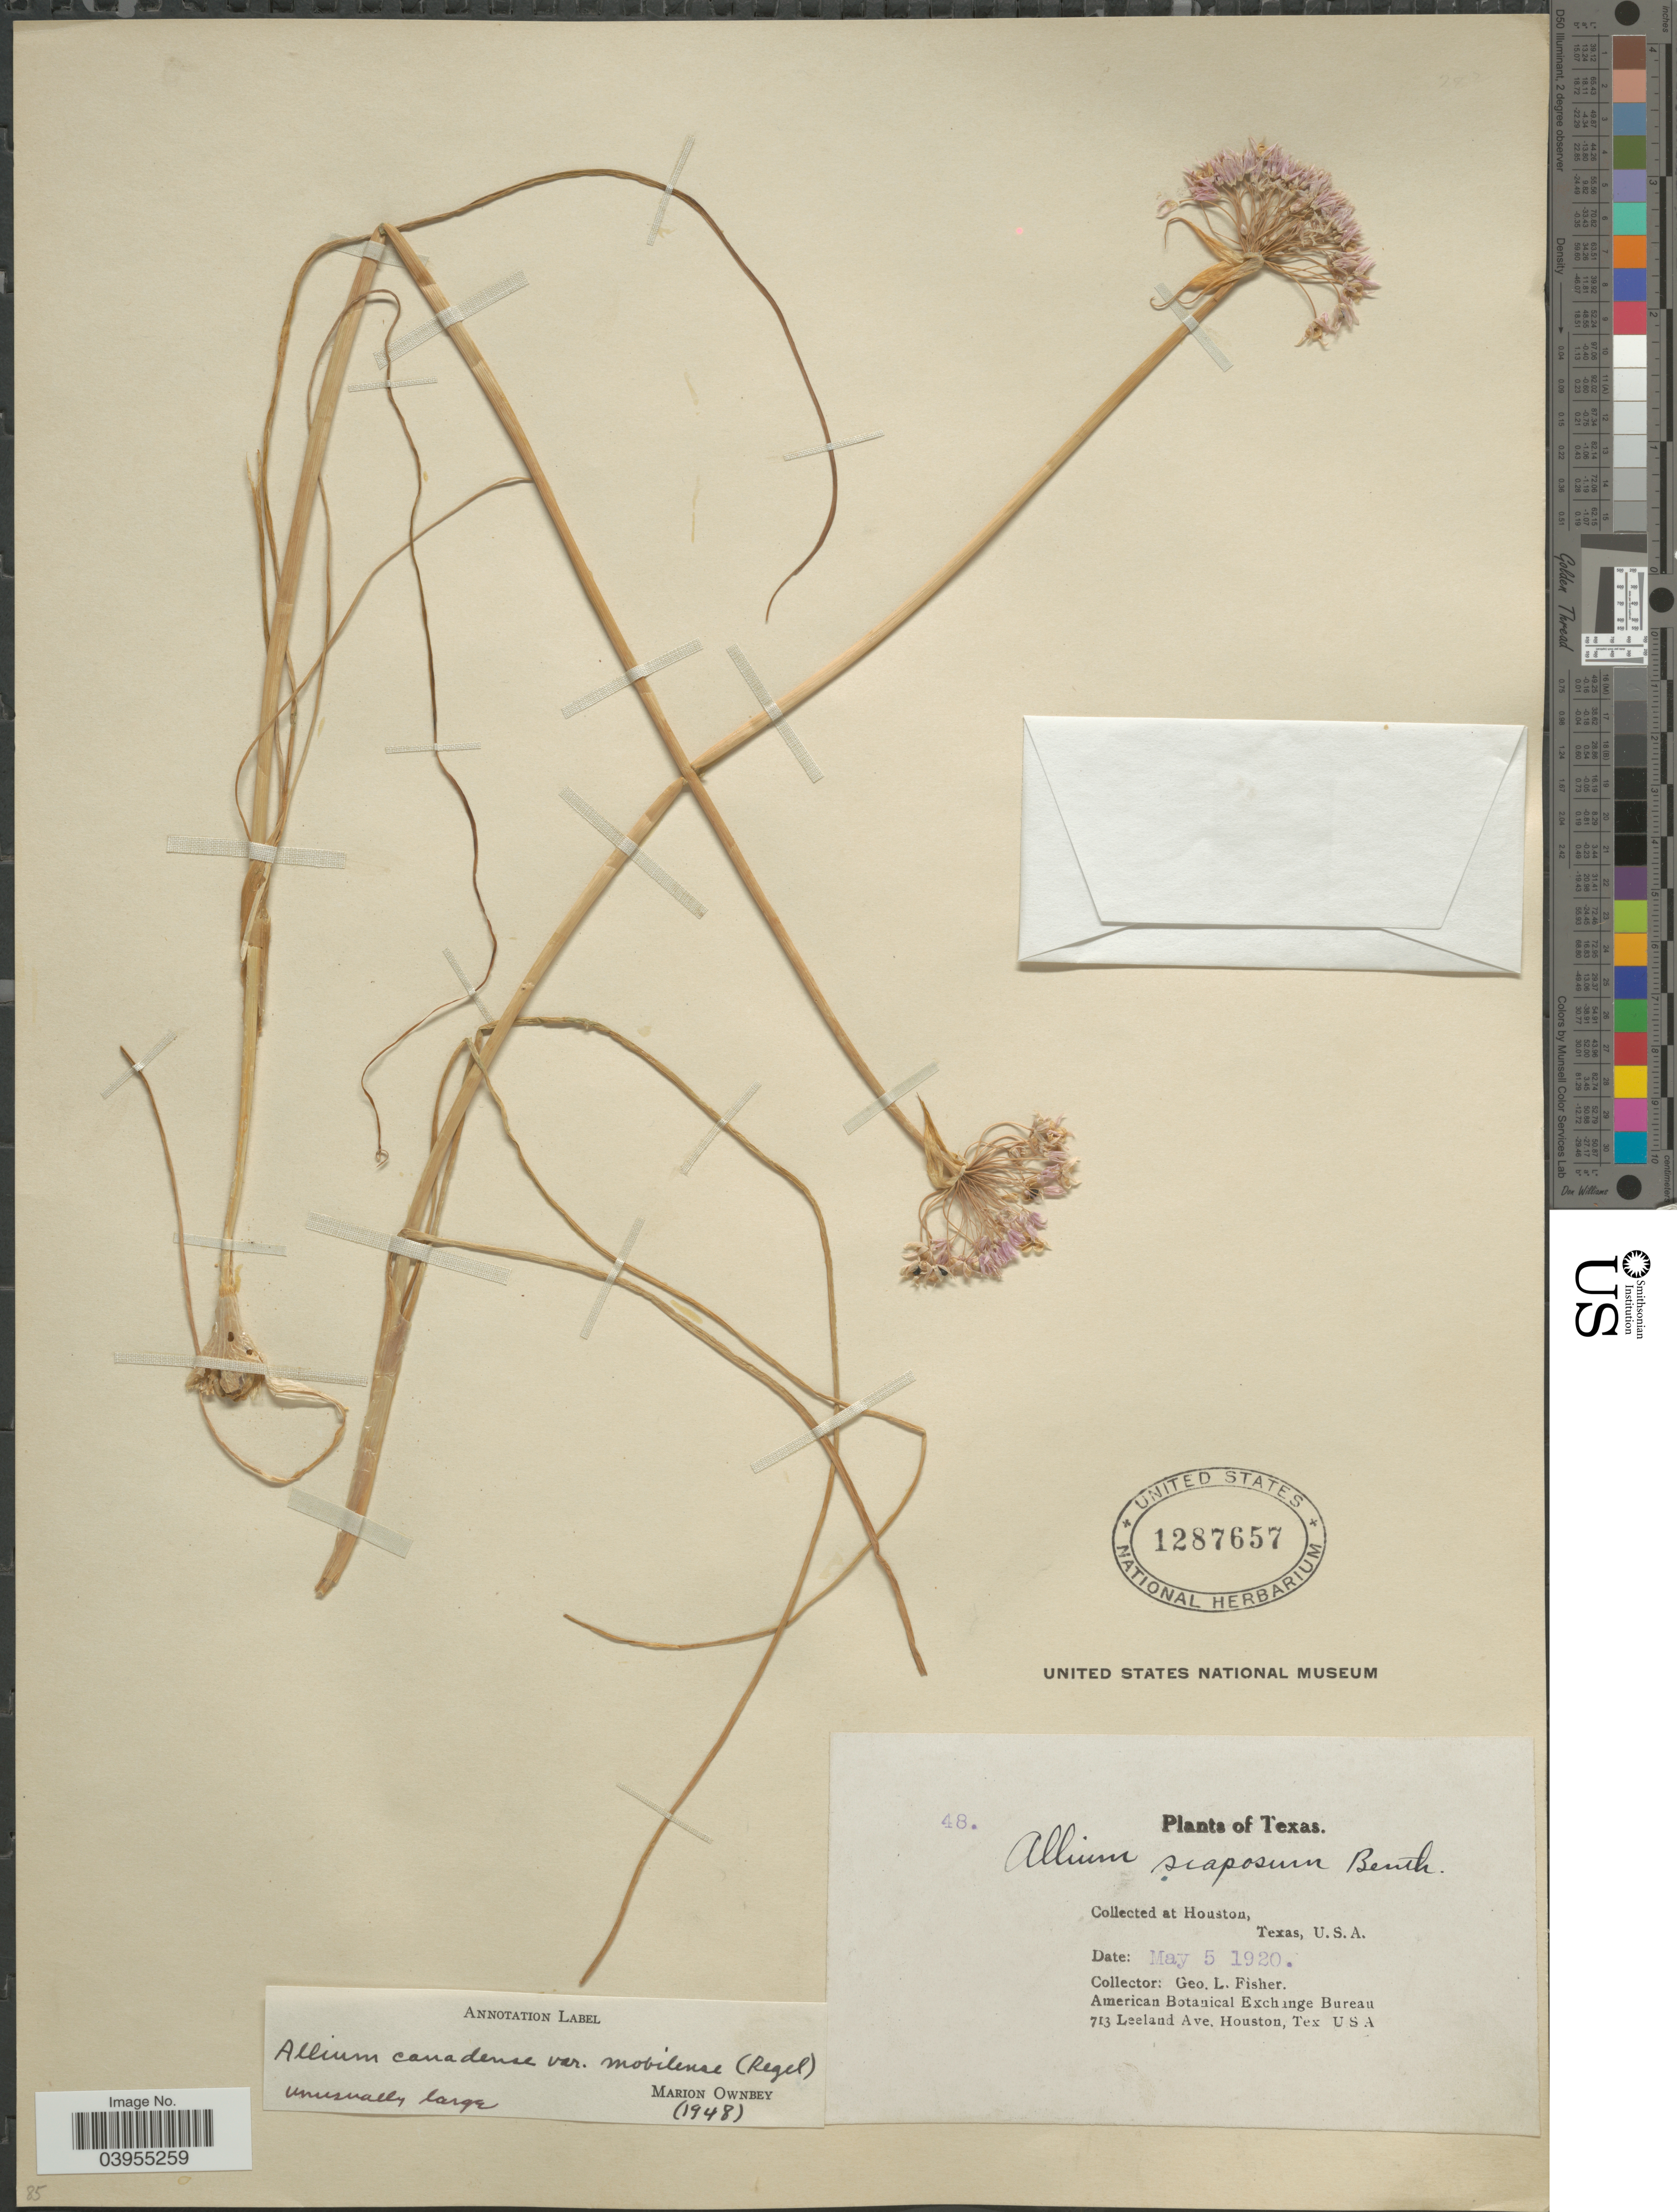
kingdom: Plantae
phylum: Tracheophyta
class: Liliopsida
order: Asparagales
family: Amaryllidaceae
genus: Allium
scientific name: Allium canadense var. mobilense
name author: (Regel) Traub & Ownbey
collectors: G. L. Fisher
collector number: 48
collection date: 1920-05-05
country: United States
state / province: Texas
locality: Houston.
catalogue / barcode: US 1287657